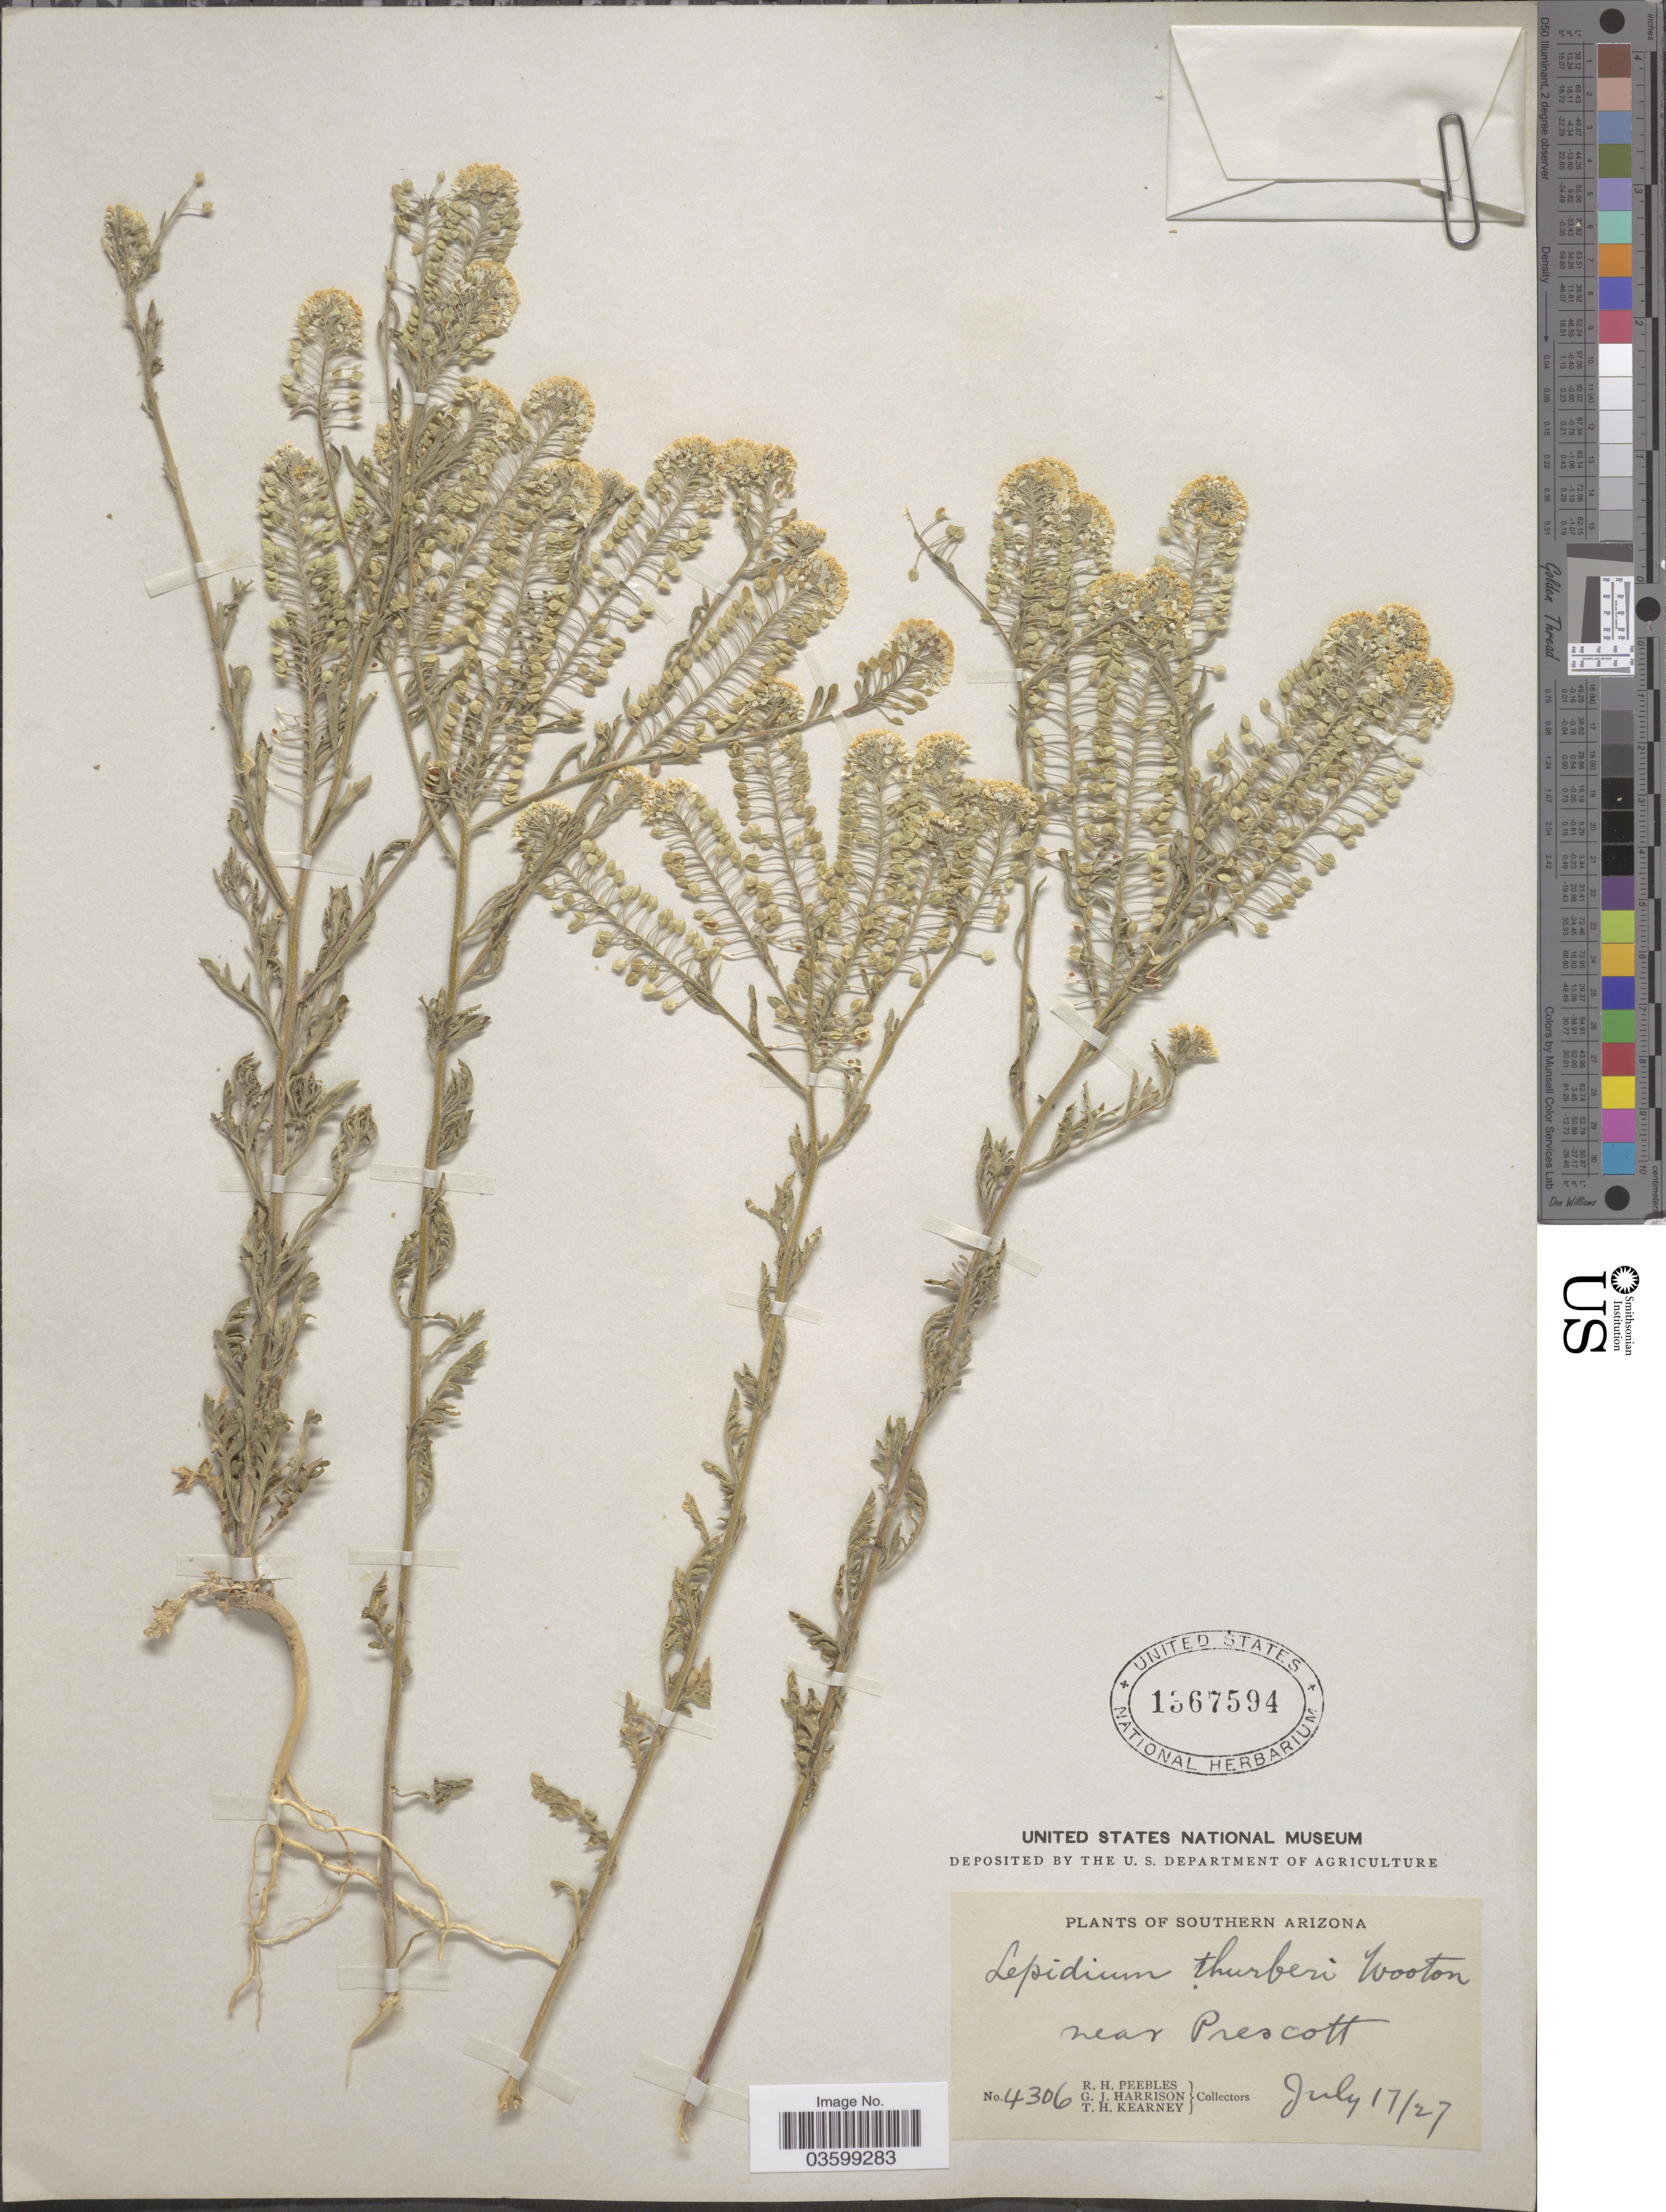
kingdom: Plantae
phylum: Tracheophyta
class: Magnoliopsida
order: Brassicales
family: Brassicaceae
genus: Lepidium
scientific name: Lepidium thurberi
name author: Wooton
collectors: R. H. Peebles, G. J. Harrison & T. H. Kearney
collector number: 4306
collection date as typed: Transcribed d/m/y: 17/7/27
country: United States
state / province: Arizona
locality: Southern Arizona. Near Prescott.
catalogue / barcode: US 1367594